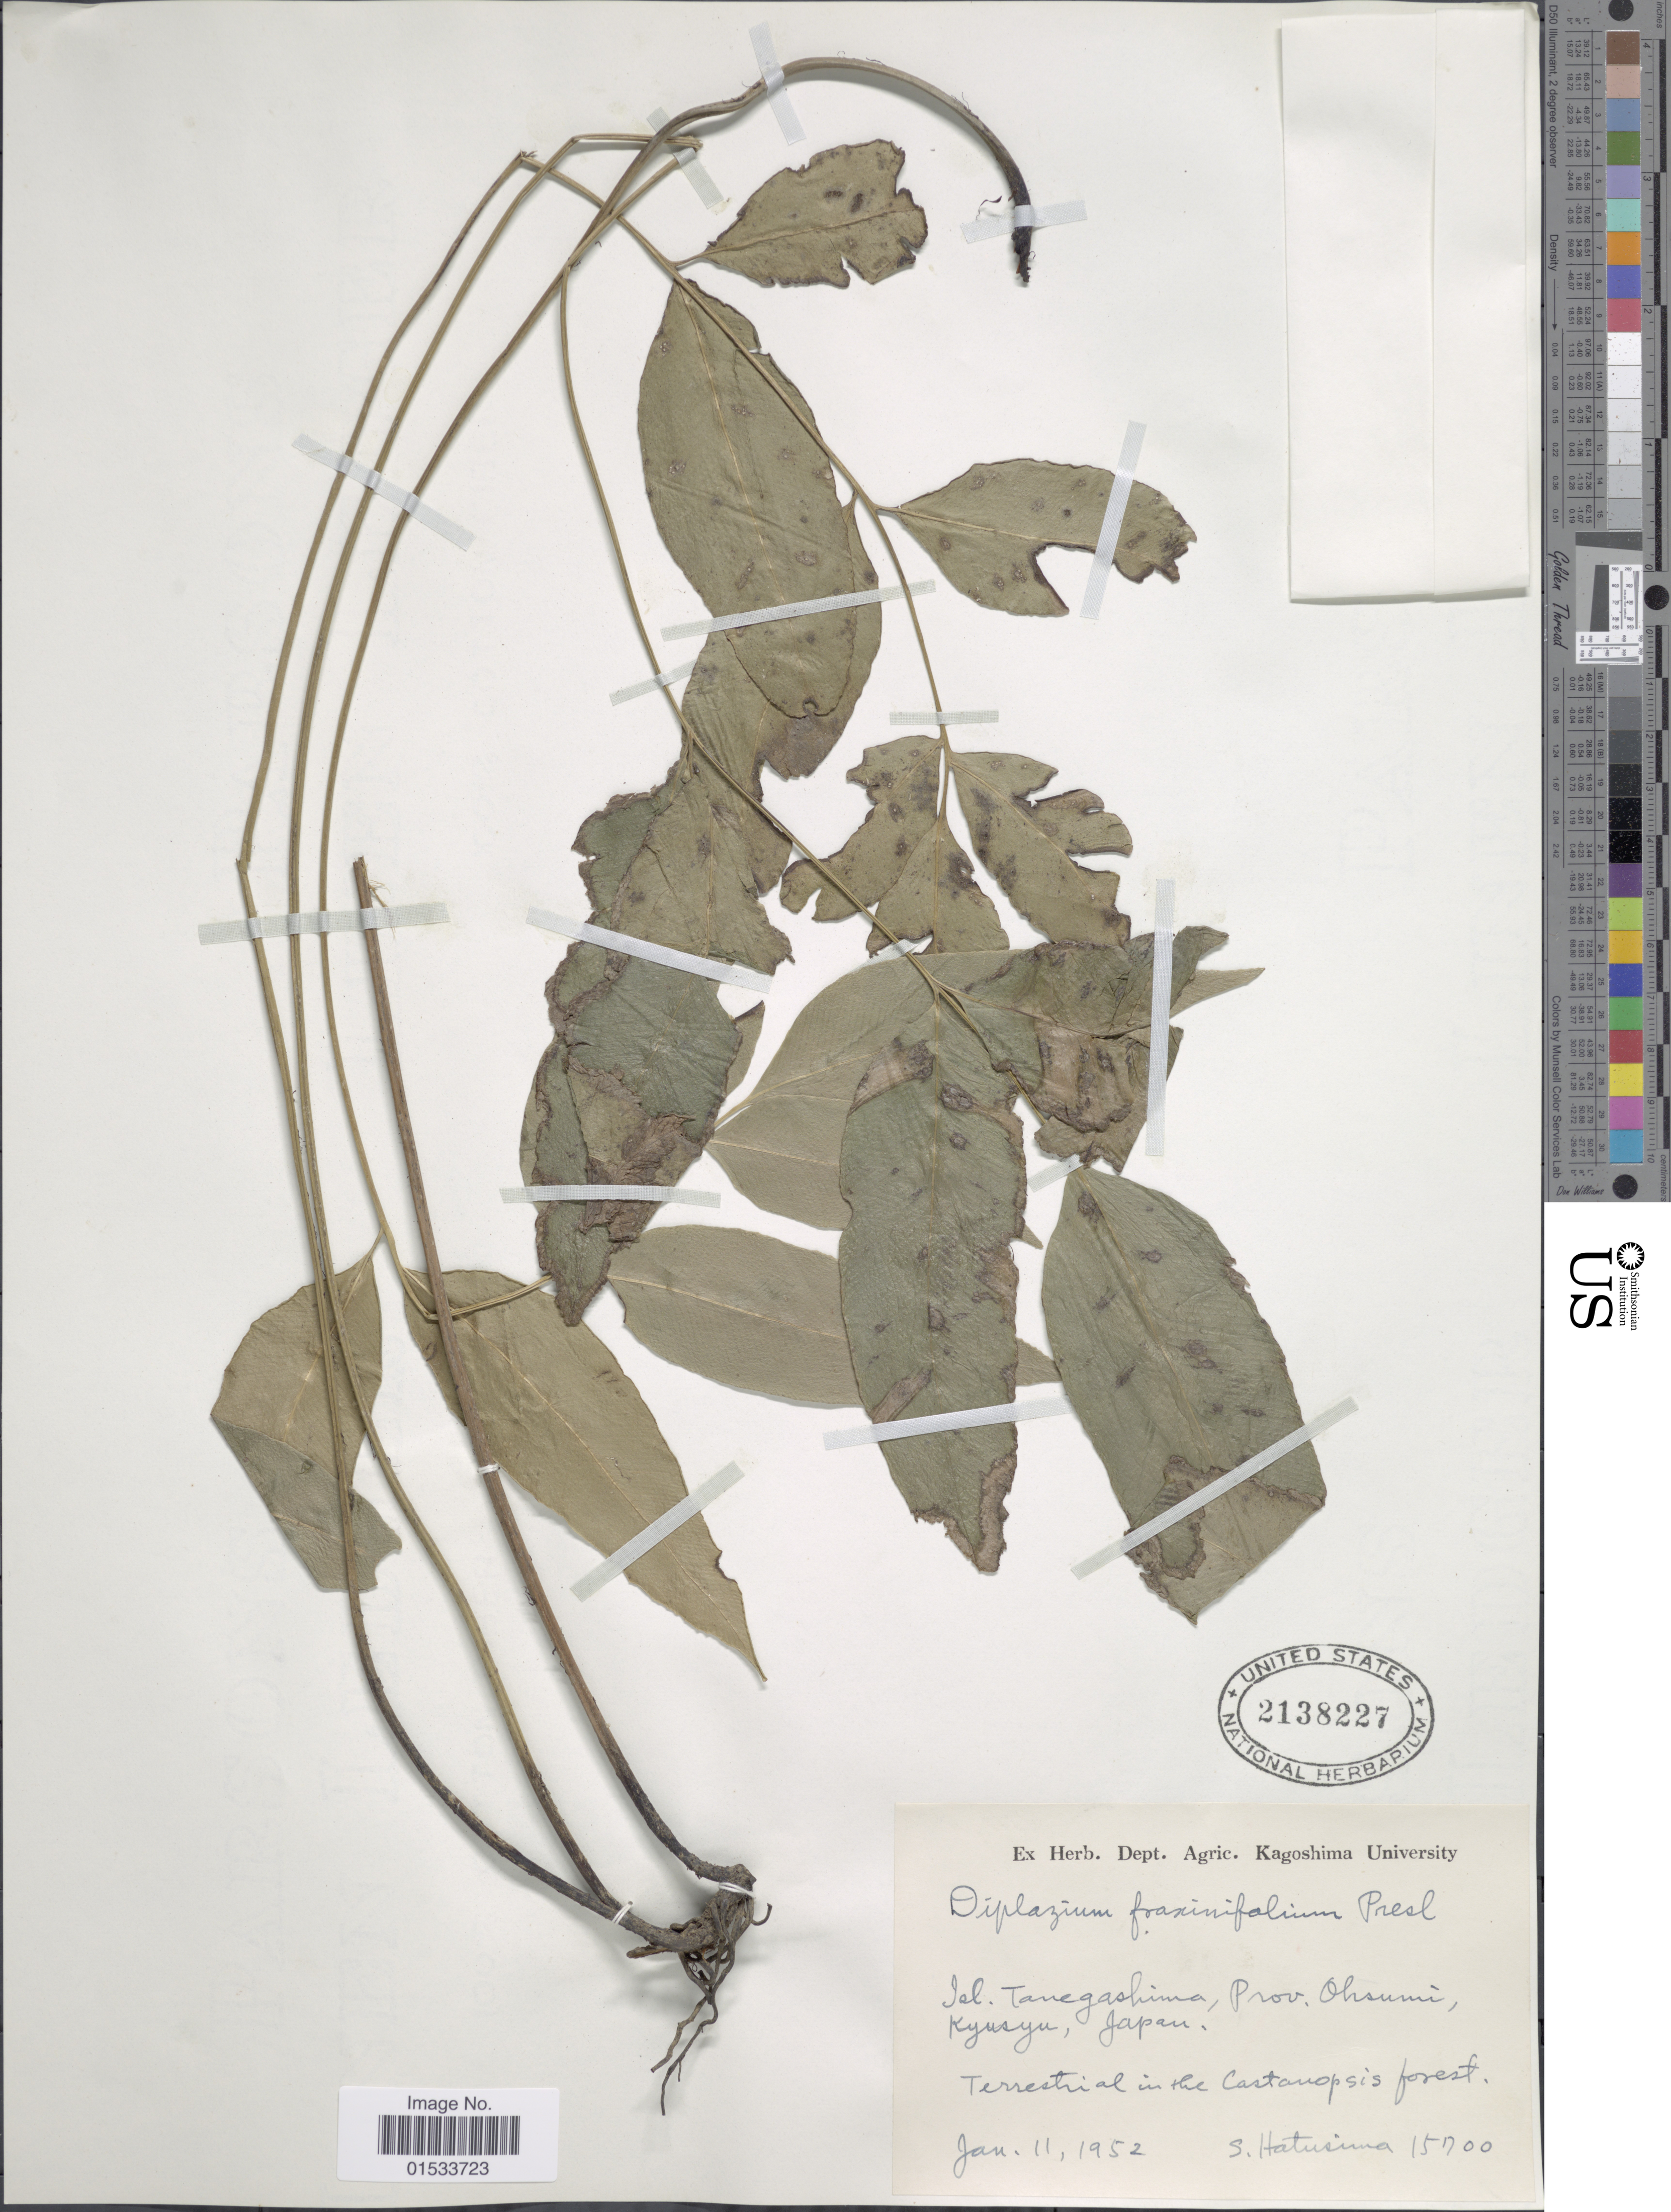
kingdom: Plantae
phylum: Tracheophyta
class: Polypodiopsida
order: Polypodiales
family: Athyriaceae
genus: Diplazium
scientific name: Diplazium fraxinifolium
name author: C. Presl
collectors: S. Hatusima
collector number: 15700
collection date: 1952-01-11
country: Japan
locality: Isl. Tanegashima, Prov. Ohsumi, Kyusyu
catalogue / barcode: US 2138227